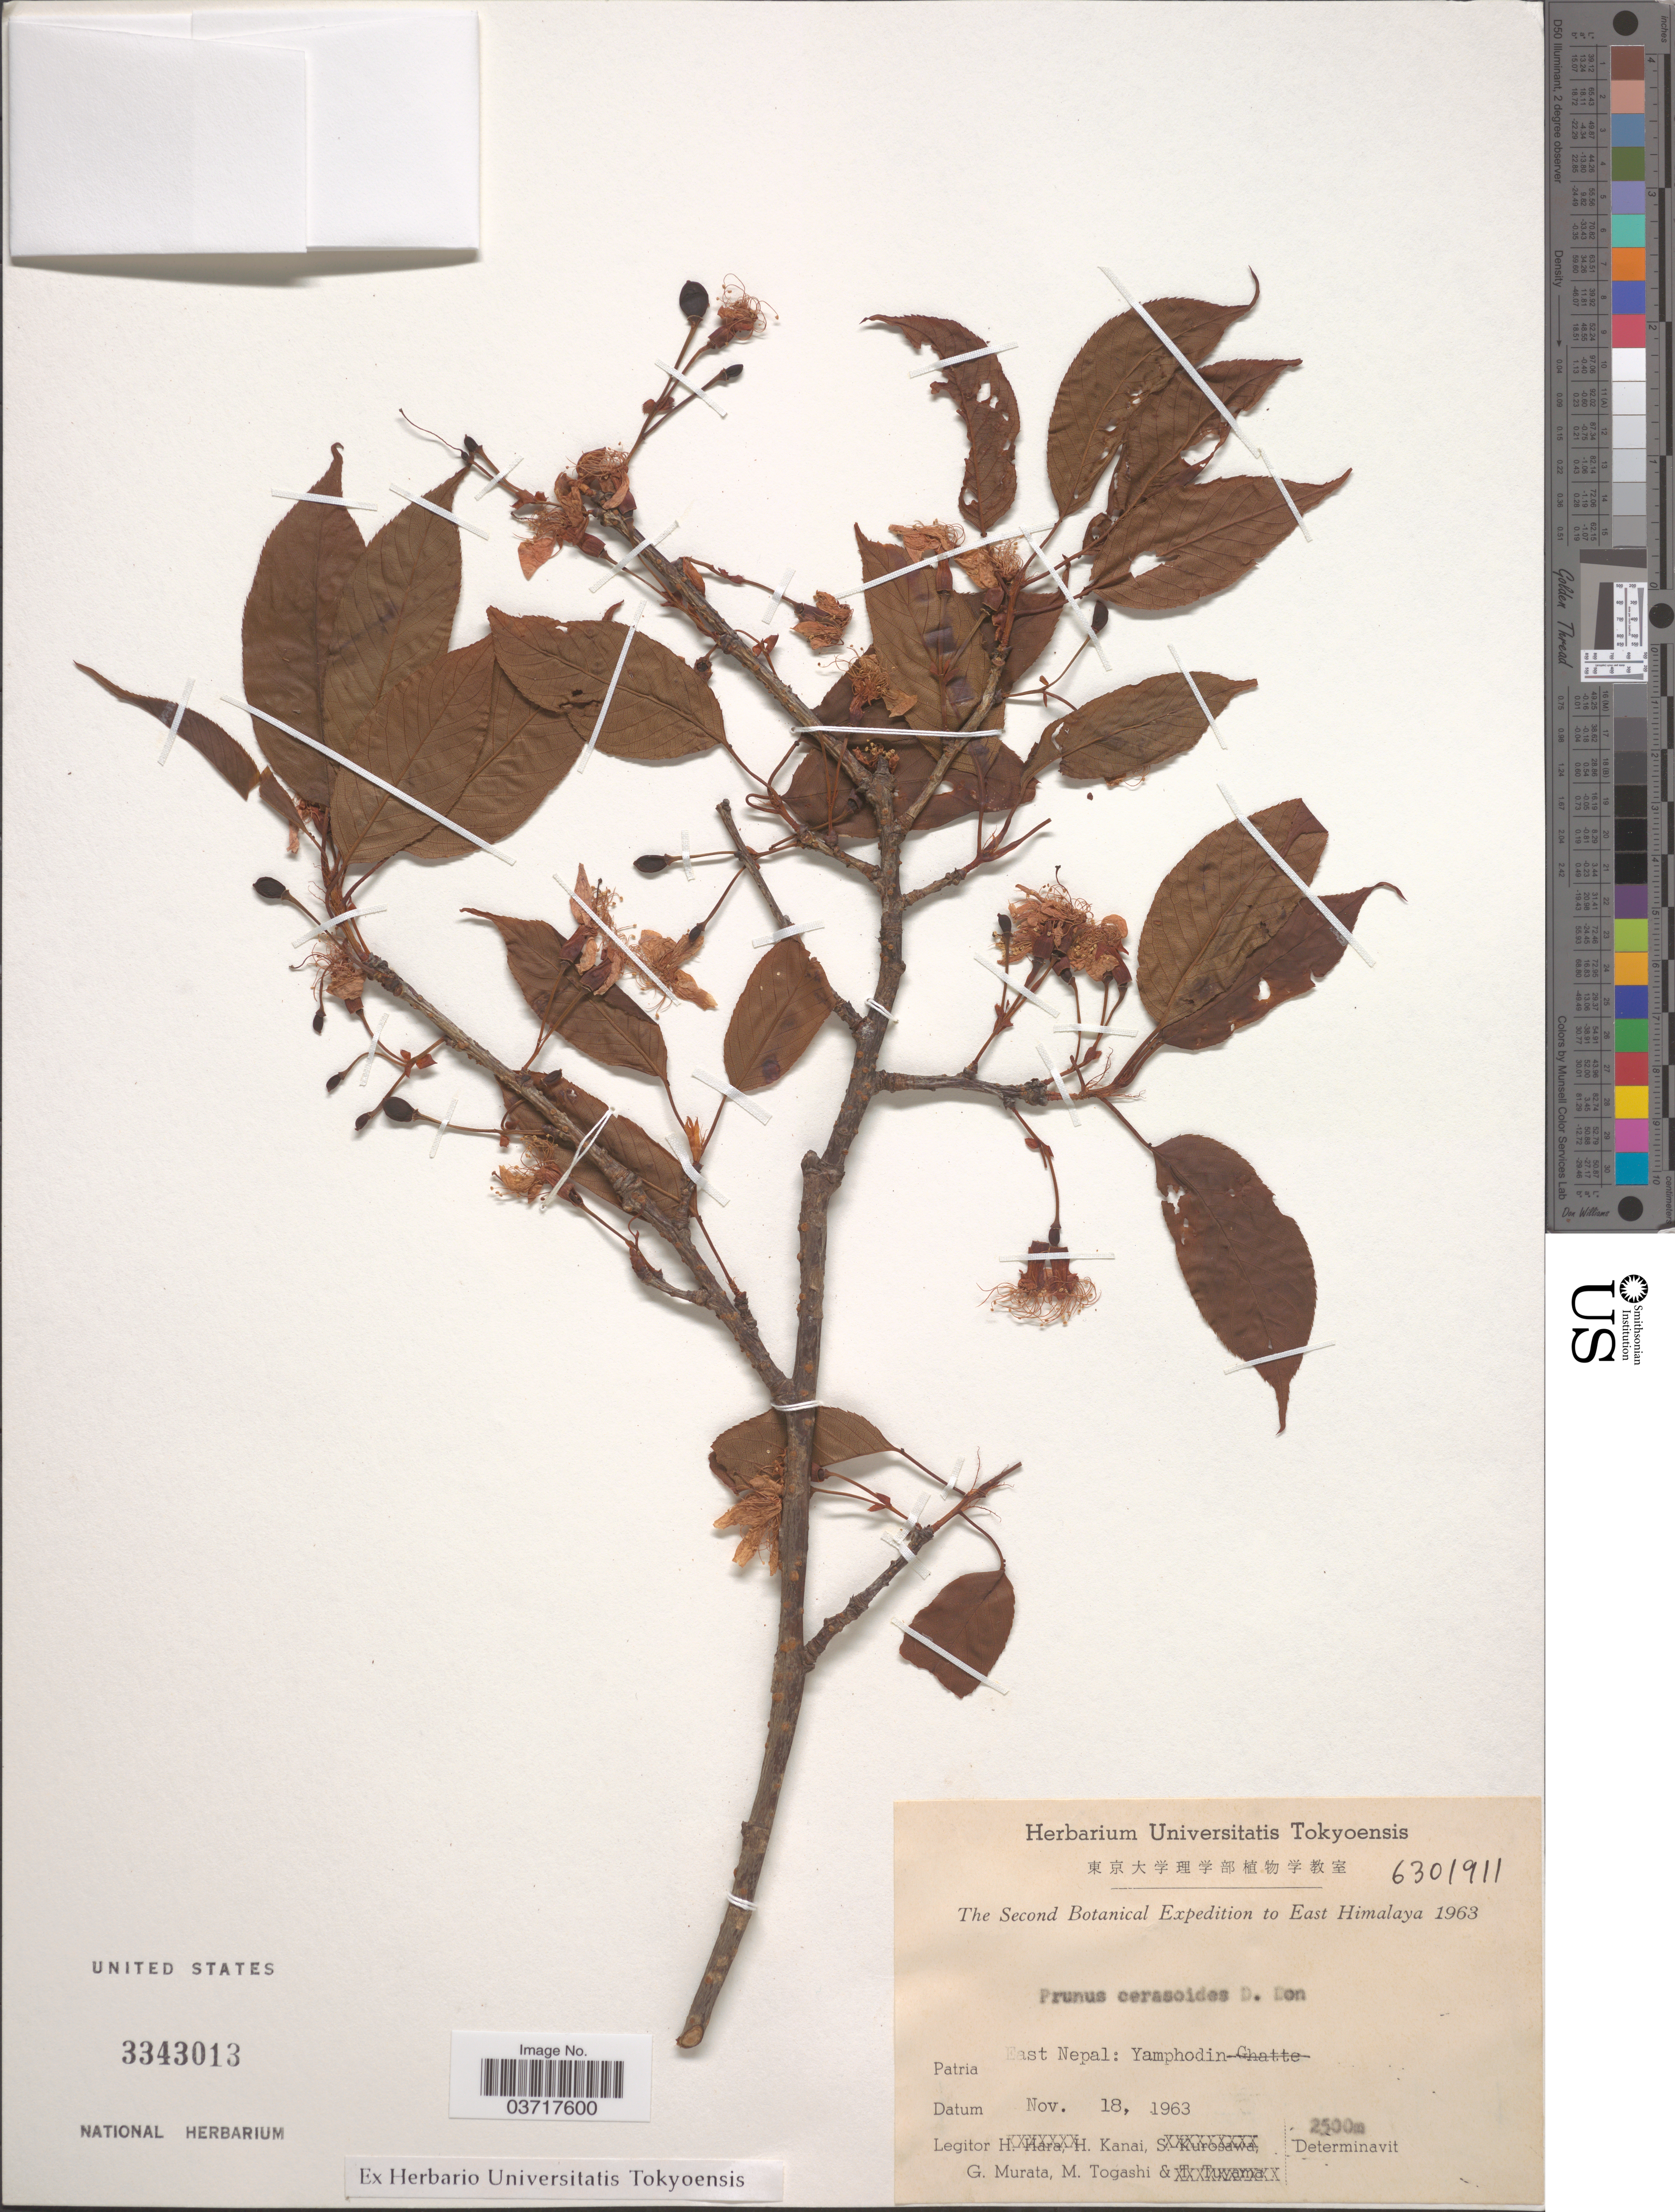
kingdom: Plantae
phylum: Tracheophyta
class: Magnoliopsida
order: Rosales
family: Rosaceae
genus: Prunus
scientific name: Prunus cerasoides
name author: Buch.-Ham. ex D. Don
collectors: H. Kanai, G. Murata & M. Togashi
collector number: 630/911*?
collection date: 1963-11-18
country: Nepal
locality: East Nepal: Yamphodin-Ghatte.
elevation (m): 2500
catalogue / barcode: US 3343013